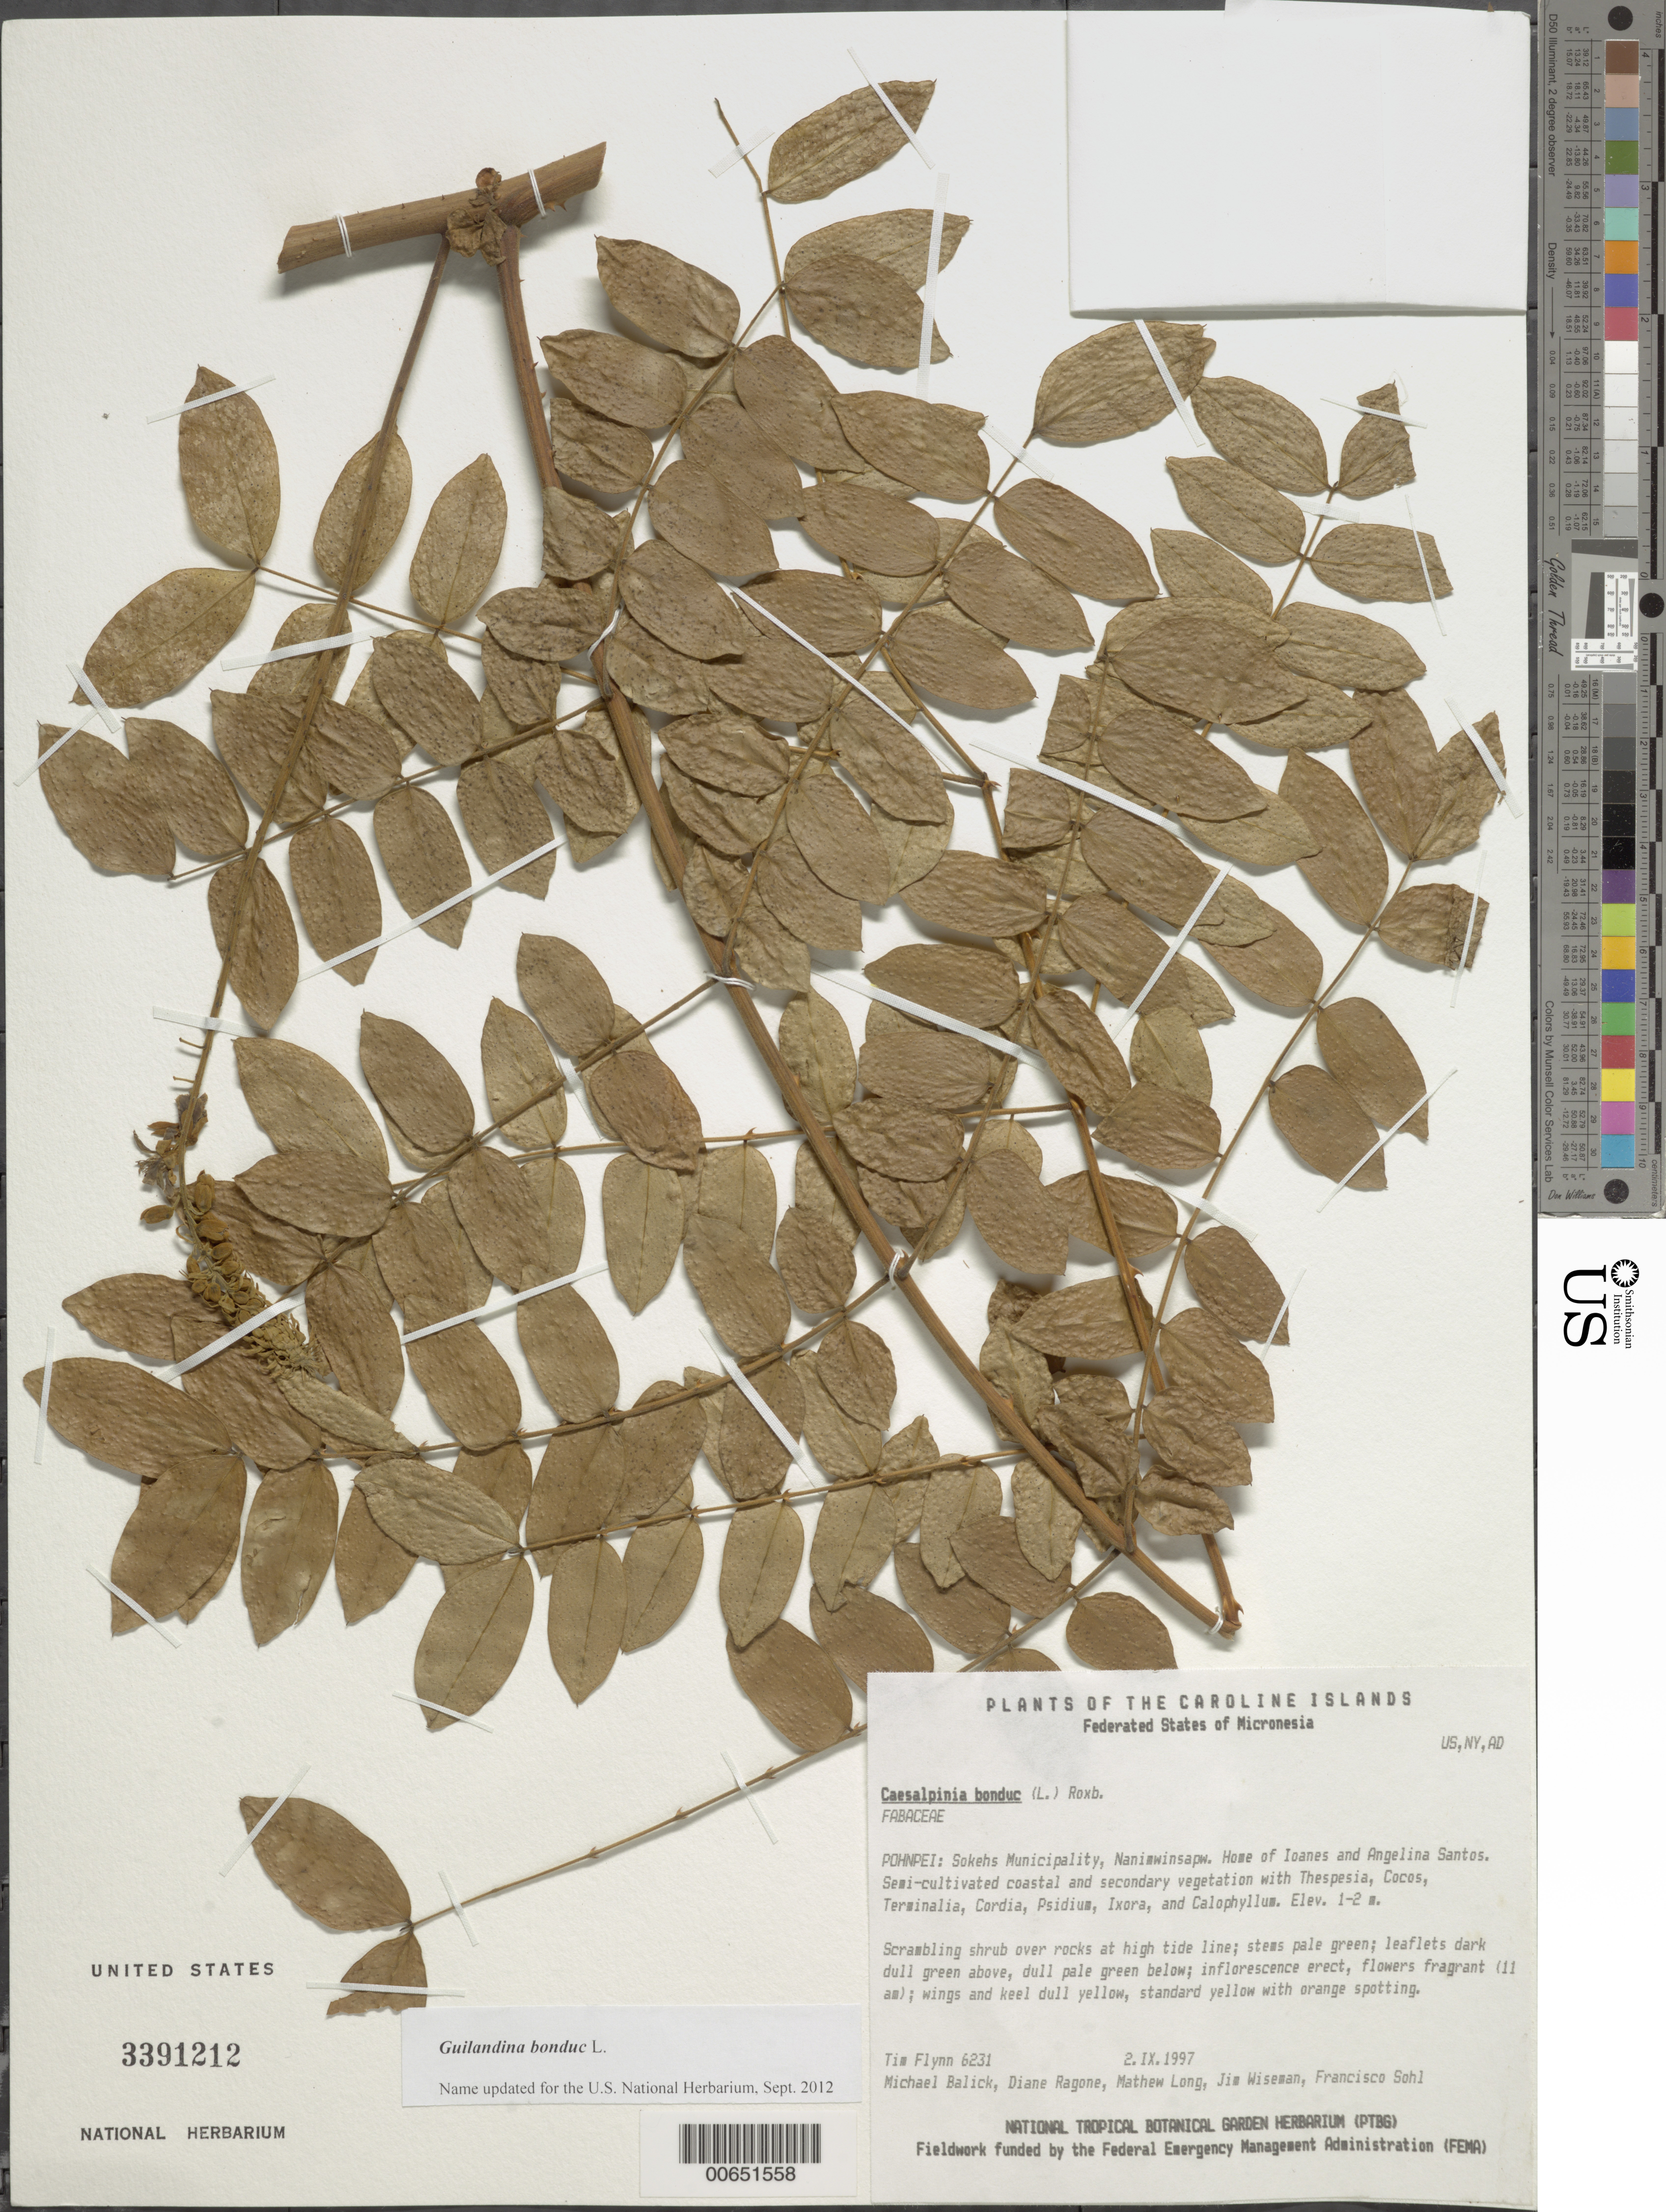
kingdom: Plantae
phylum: Tracheophyta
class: Magnoliopsida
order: Fabales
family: Fabaceae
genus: Guilandina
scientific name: Guilandina bonduc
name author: L.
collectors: T. W. Flynn, M. Balick, D. Ragone, M. Long, J. Wiseman & F. Sohl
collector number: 6231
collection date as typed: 02 Sep 1997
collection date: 1997-09-02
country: Micronesia, Federated States of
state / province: Pohnpei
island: Pohnpei [Ponape]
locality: Pohnpei [= Ponape], Sokehs Island, Nanimwinsapw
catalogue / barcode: US 3391212